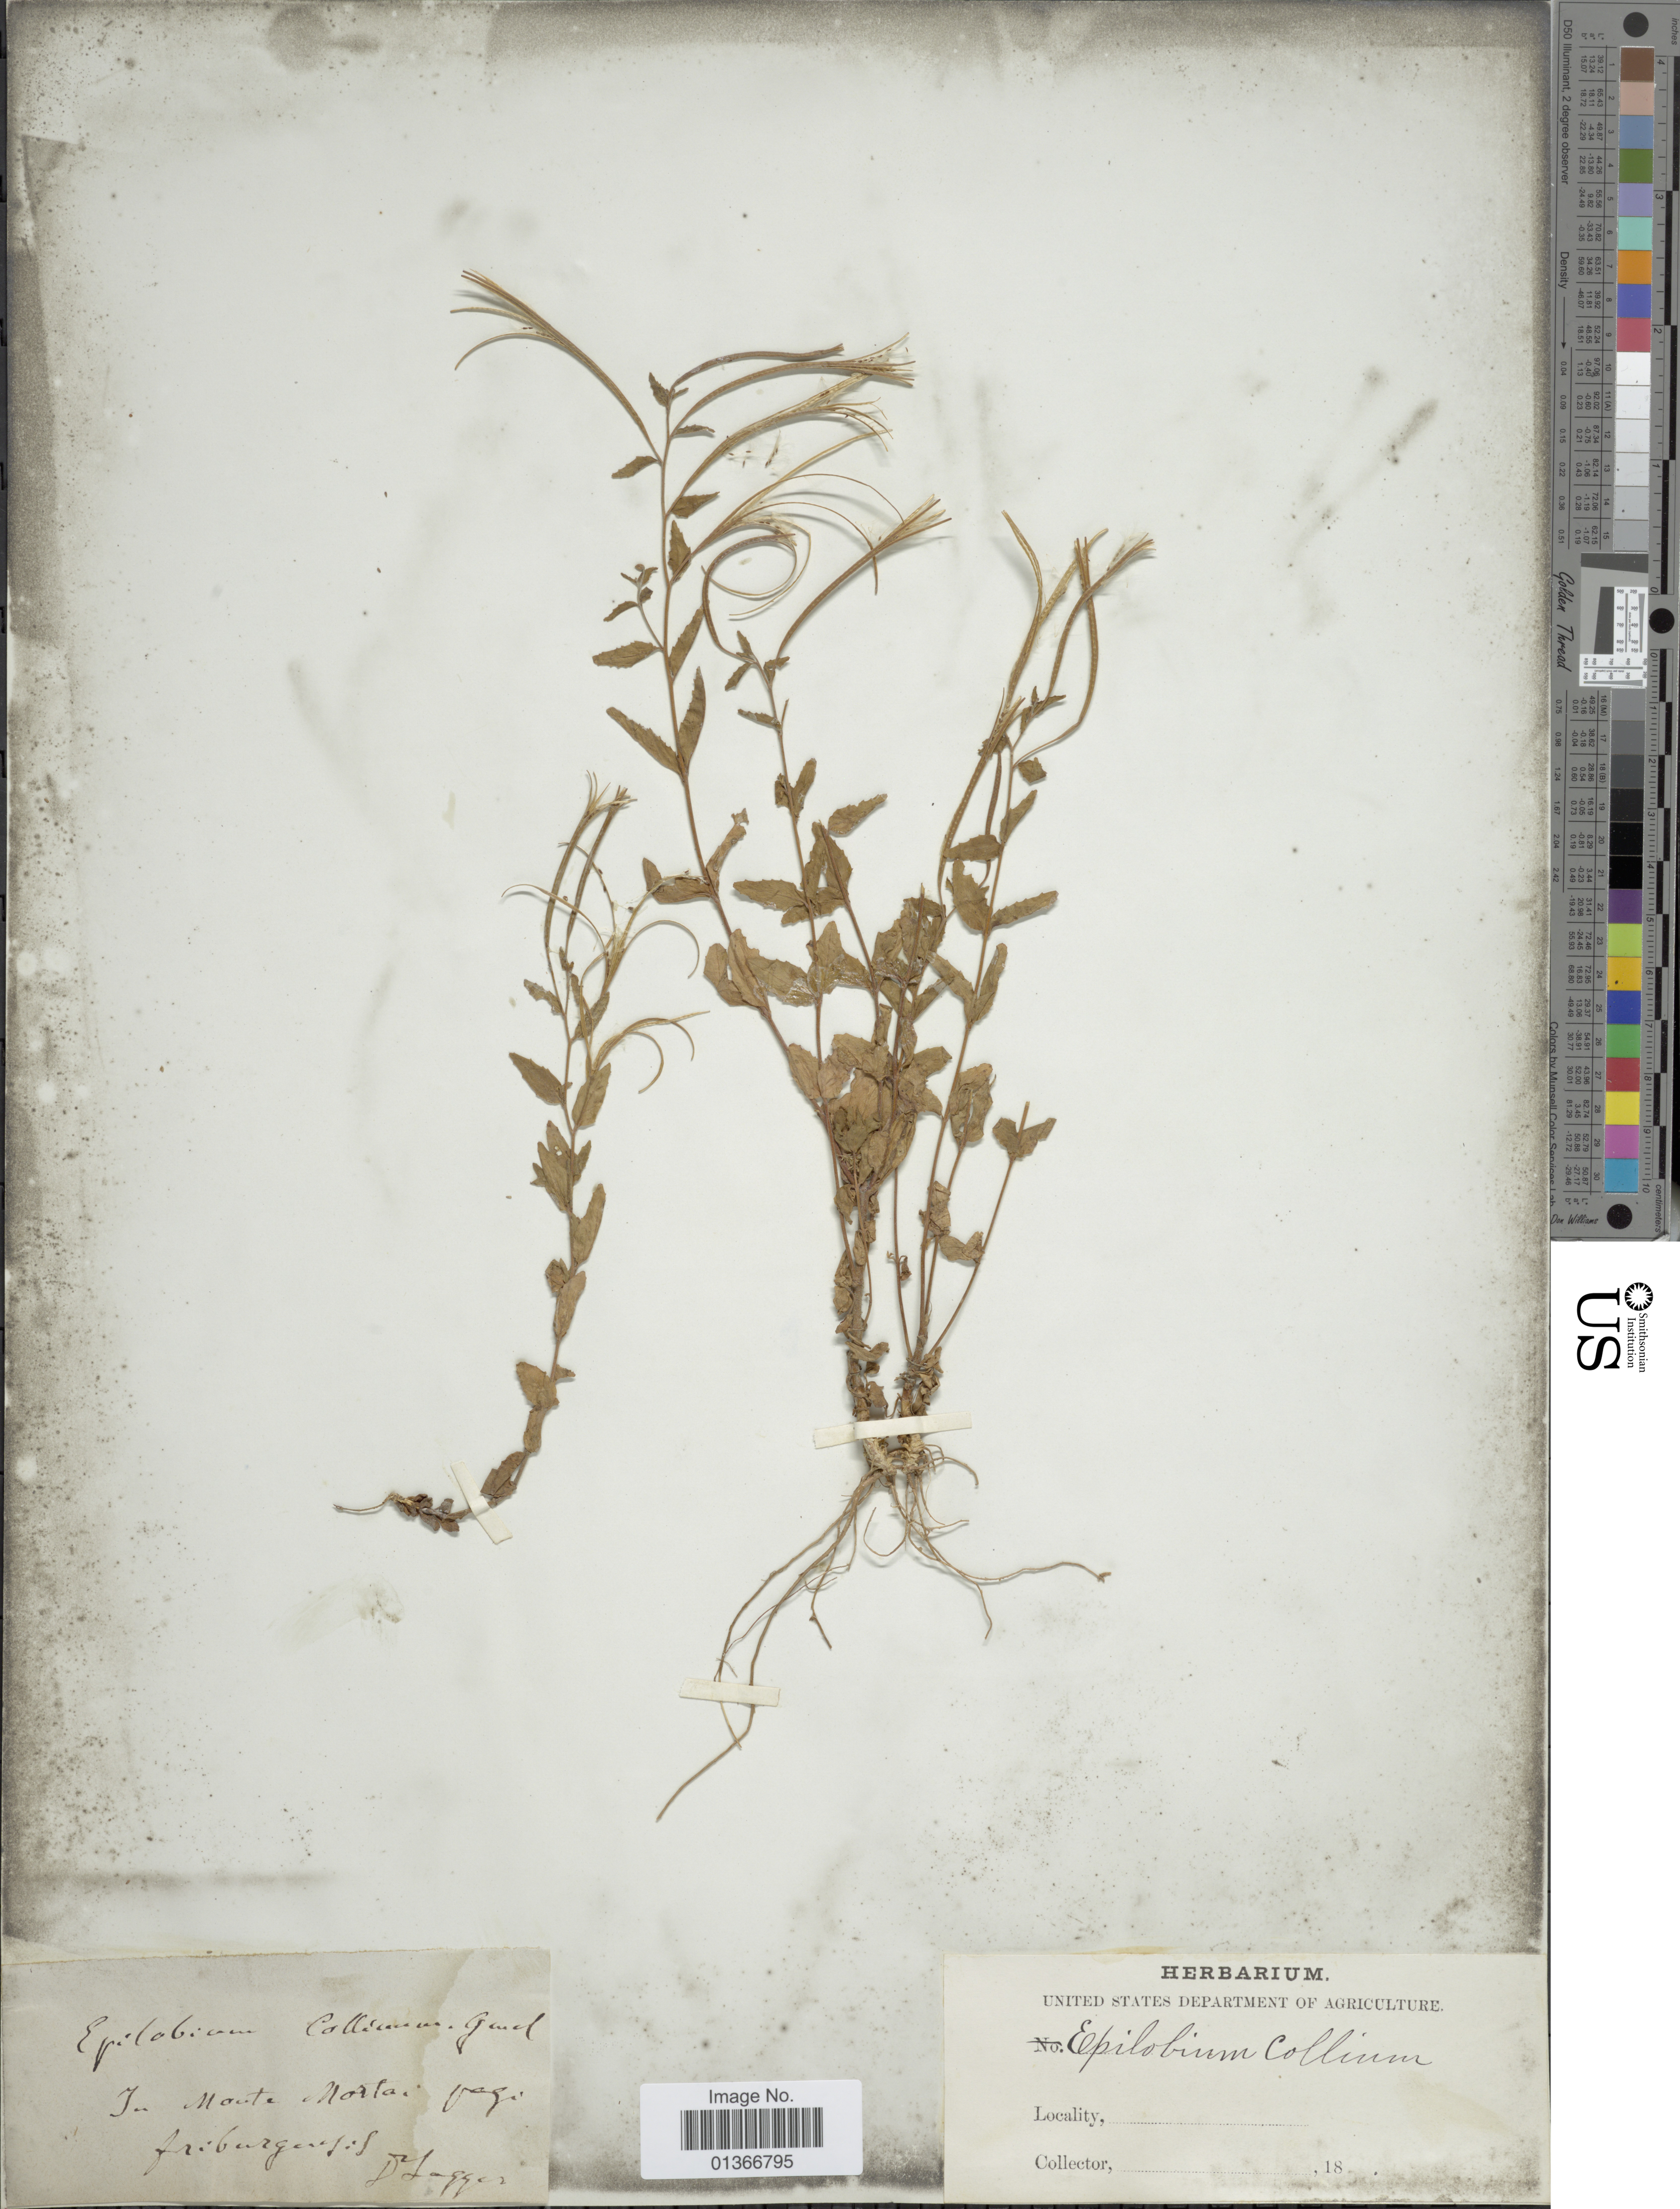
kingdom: Plantae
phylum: Tracheophyta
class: Magnoliopsida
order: Myrtales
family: Onagraceae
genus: Epilobium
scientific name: Epilobium collinum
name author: C.C. Gmel.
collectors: D. Lagger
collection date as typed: Transcribed d/m/y: //18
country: Switzerland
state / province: Fribourg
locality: In Monte Mortai pagi friburgensis.